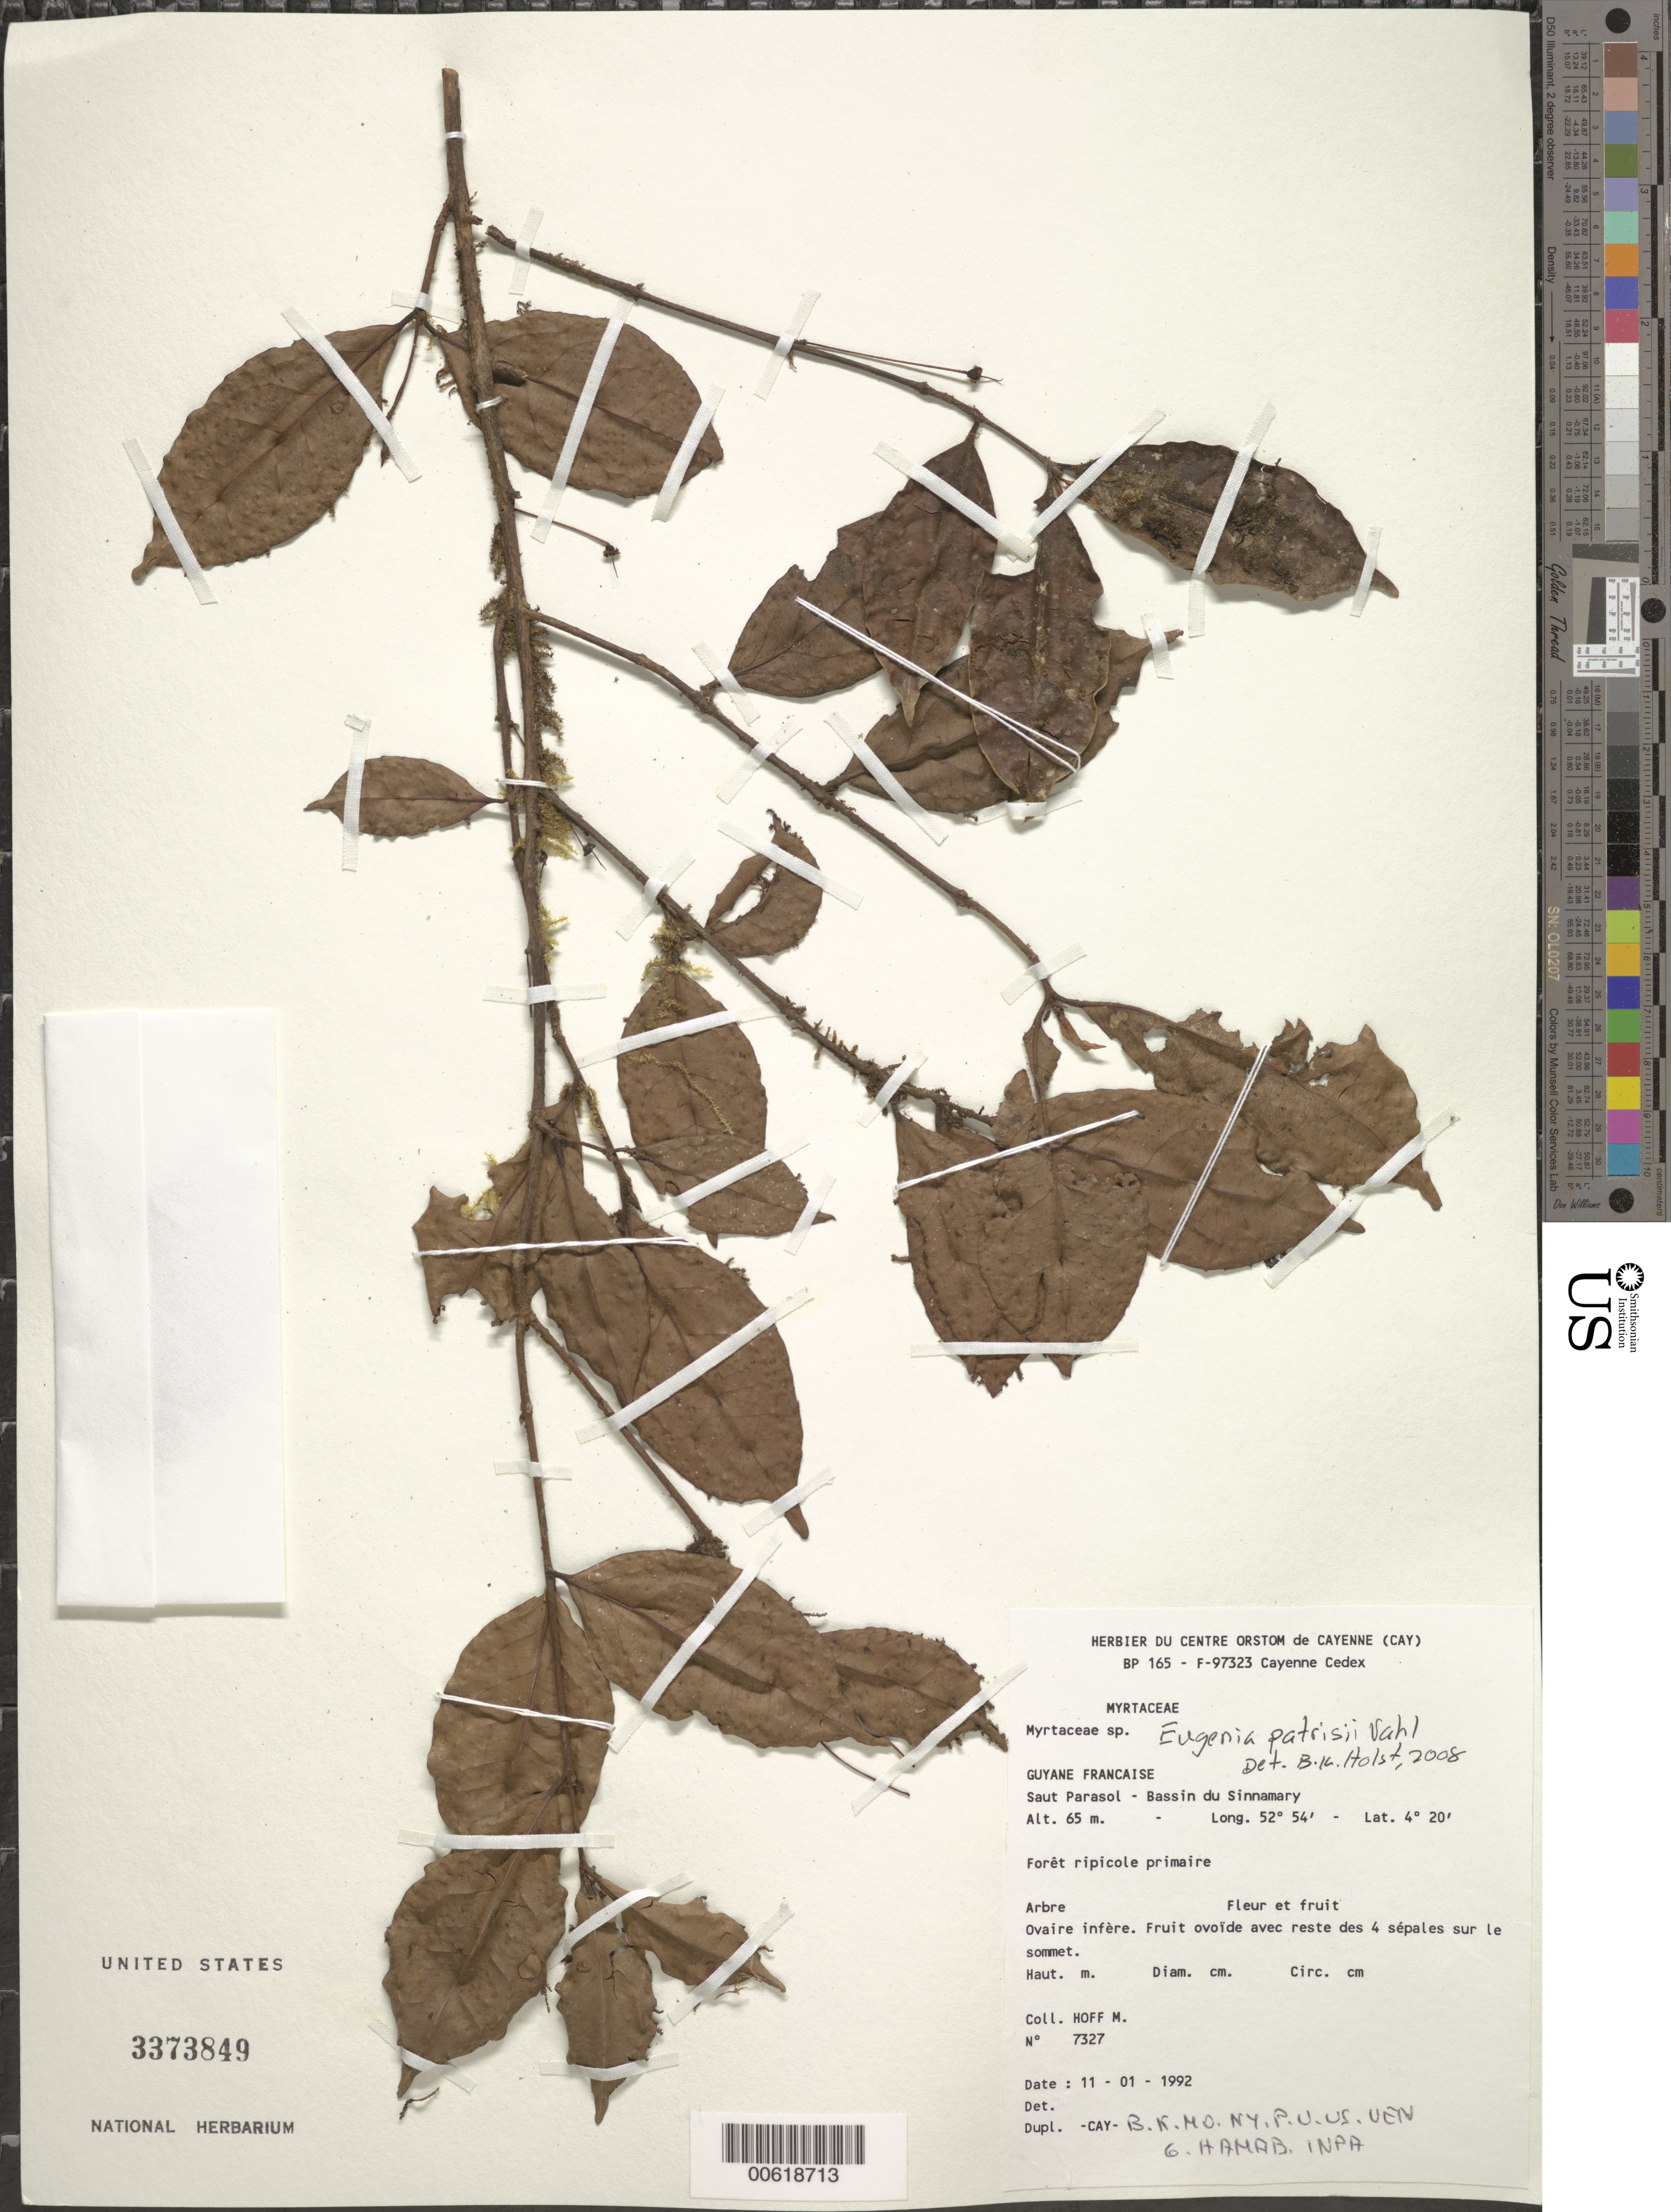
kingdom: Plantae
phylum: Tracheophyta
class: Magnoliopsida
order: Myrtales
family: Myrtaceae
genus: Eugenia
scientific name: Eugenia patrisii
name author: Vahl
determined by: Holst, Bruce K.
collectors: M. Hoff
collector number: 7327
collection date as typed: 11-Jan-92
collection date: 1992-01-11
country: French Guiana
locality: Saut Parasol, Bassin du Sinnamary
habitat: Primary riparian forest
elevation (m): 65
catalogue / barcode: US 3373849